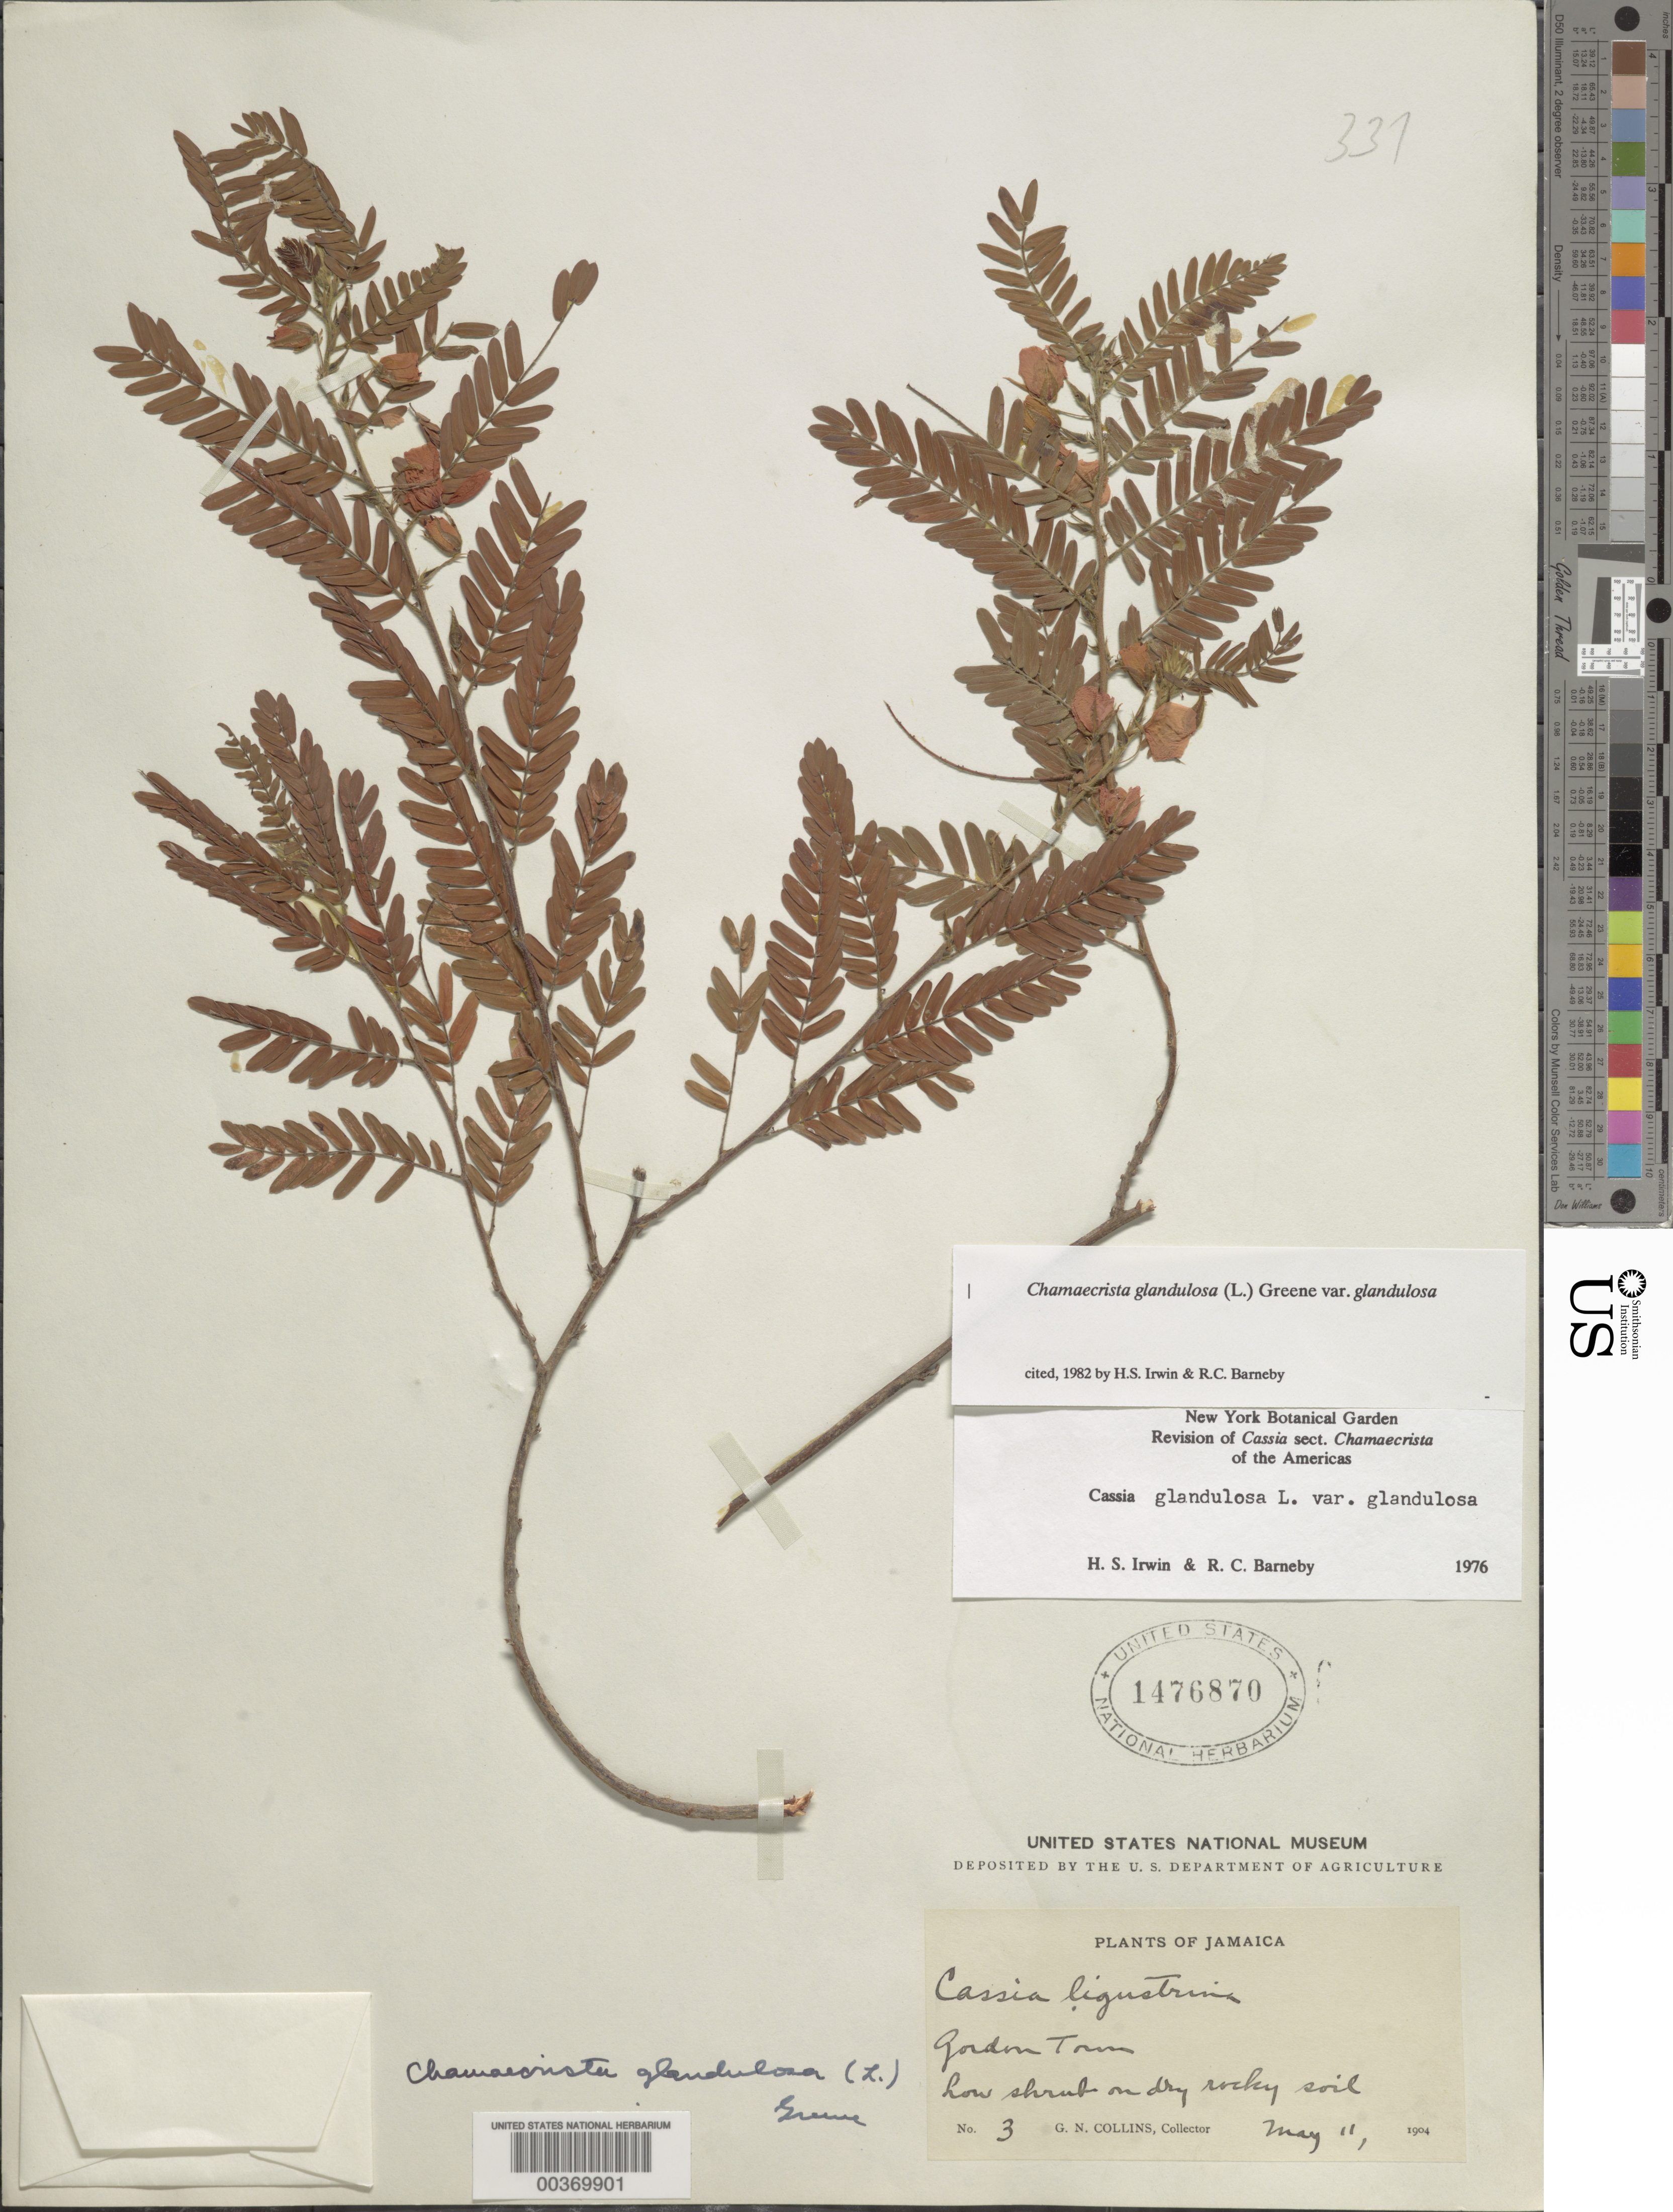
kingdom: Plantae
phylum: Tracheophyta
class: Magnoliopsida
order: Fabales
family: Fabaceae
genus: Chamaecrista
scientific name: Chamaecrista glandulosa var. glandulosa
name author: (L.) Greene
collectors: G. Collins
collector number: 3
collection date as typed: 11 May 1904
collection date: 1904-05-11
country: Jamaica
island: Greater Antilles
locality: Gordon town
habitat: Dry rocky soil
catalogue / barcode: US 1476870